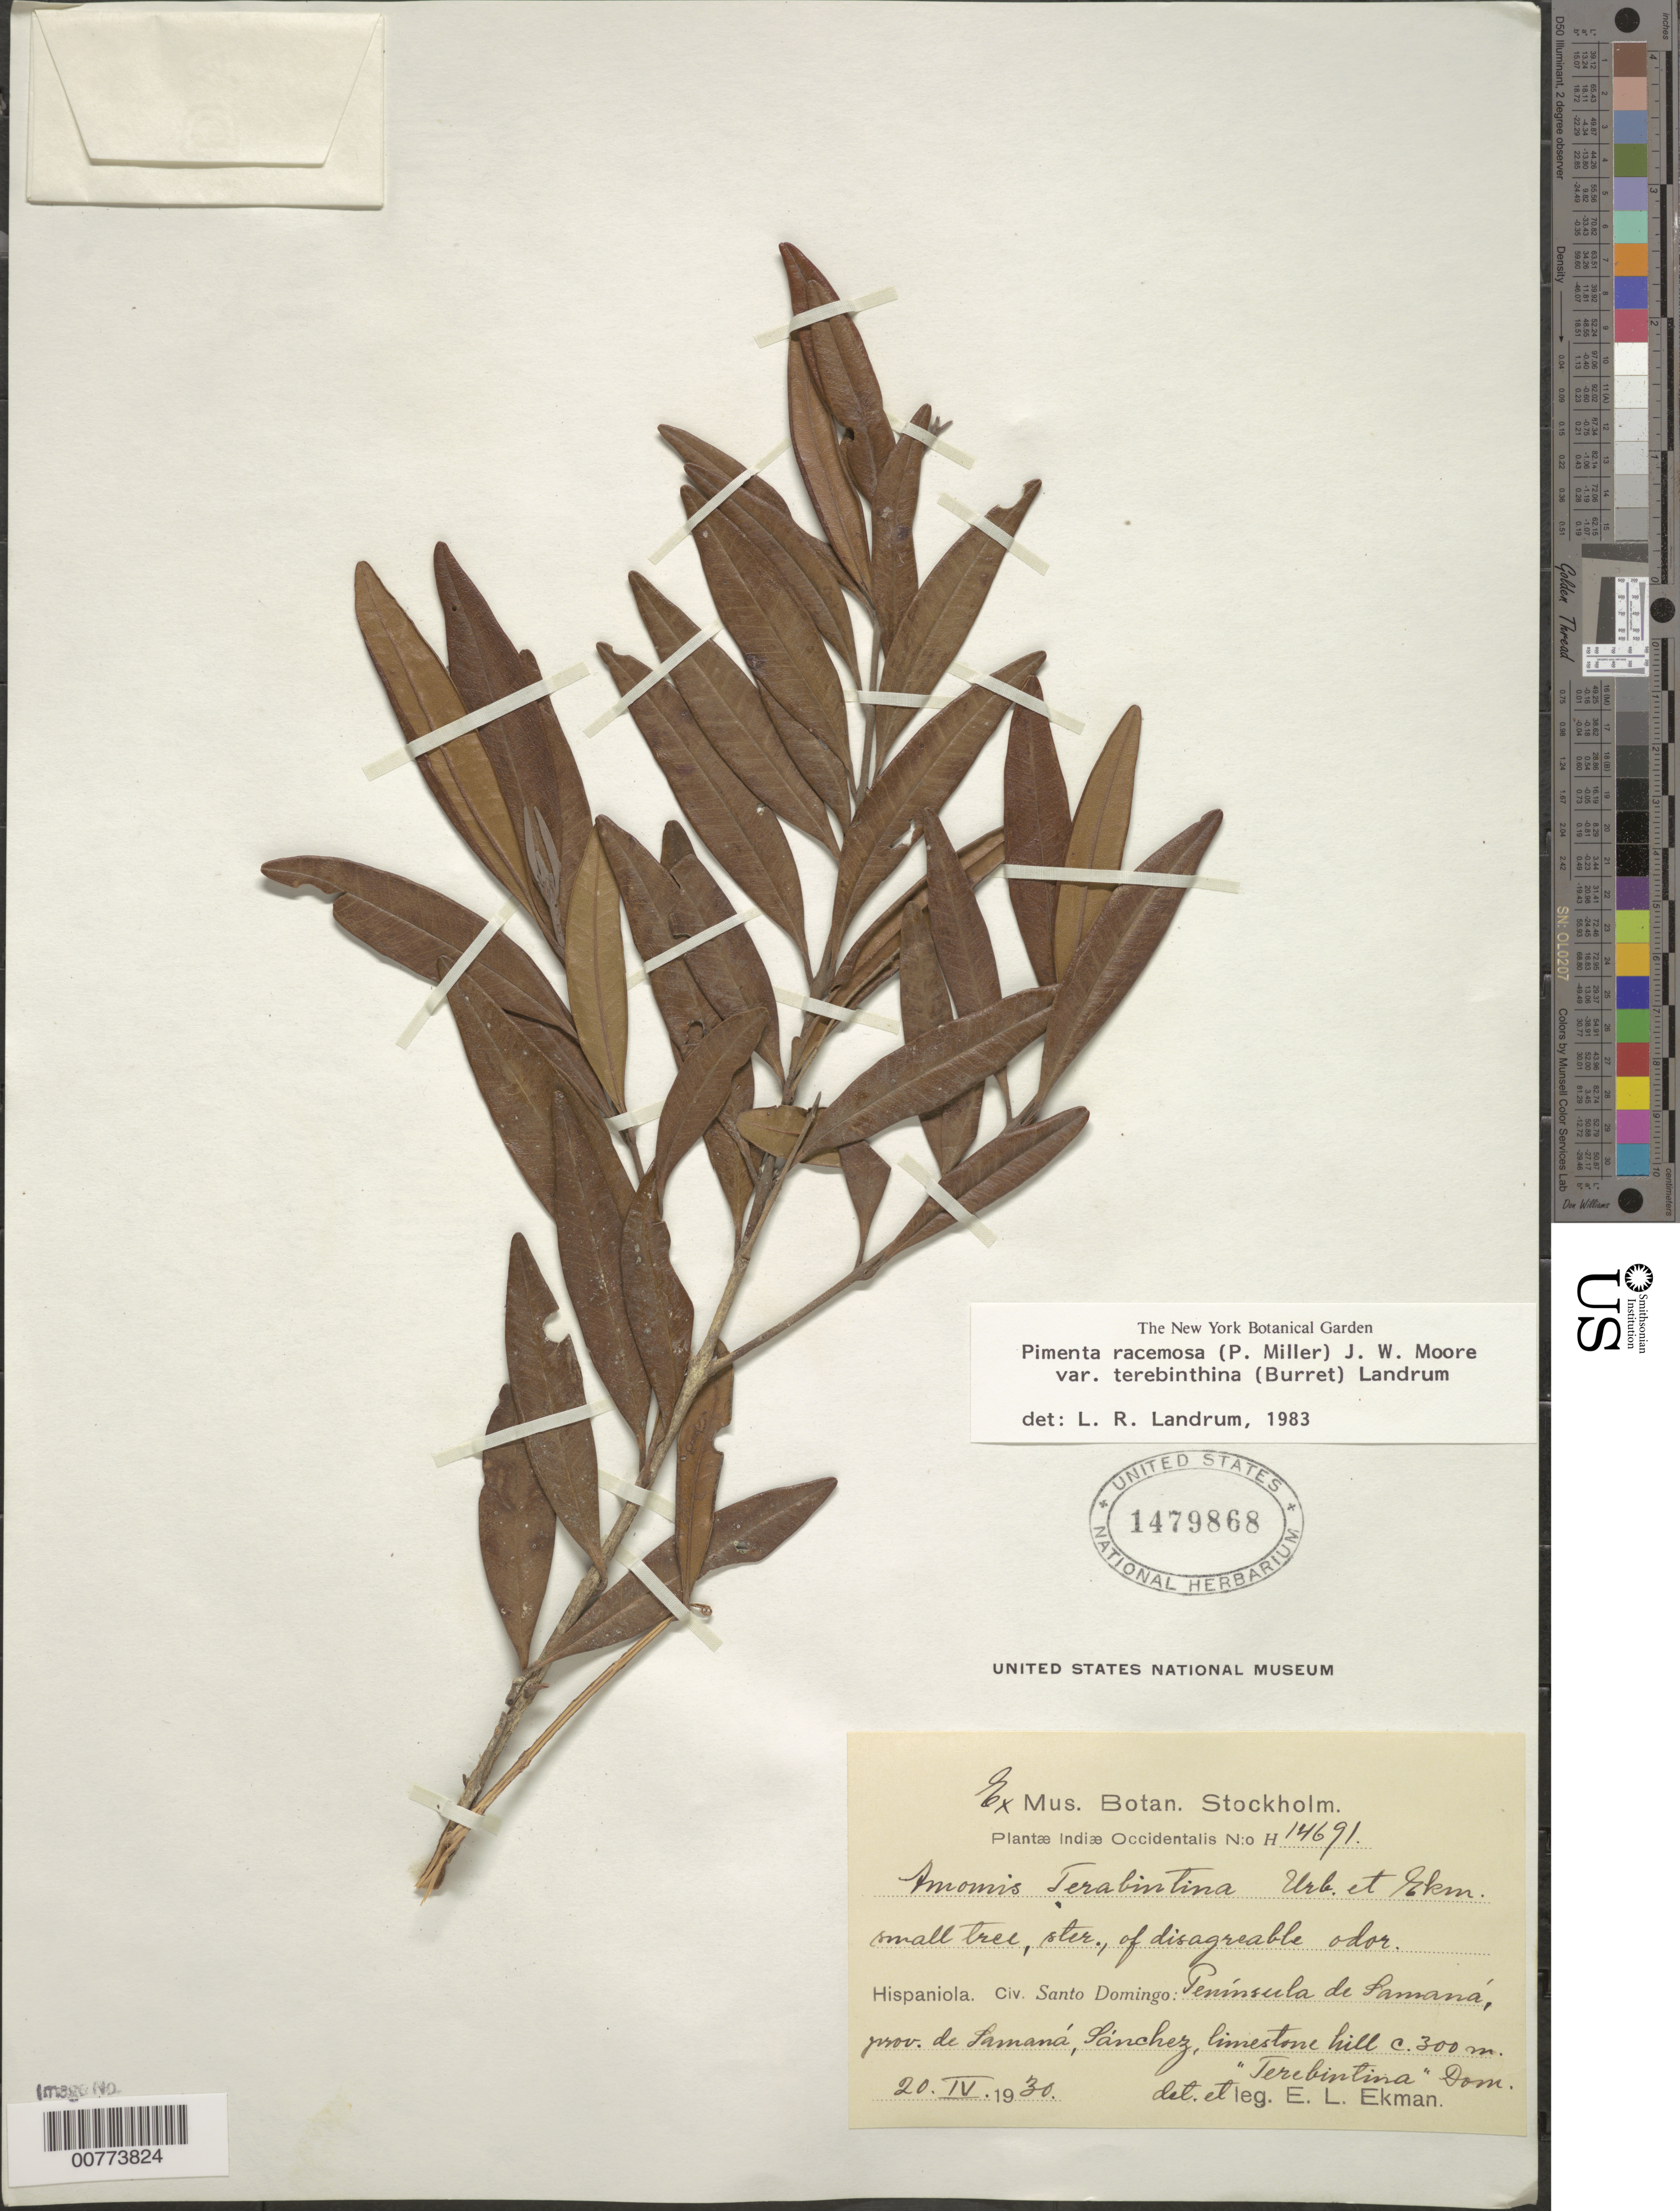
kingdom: Plantae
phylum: Tracheophyta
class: Magnoliopsida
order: Myrtales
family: Myrtaceae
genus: Pimenta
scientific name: Pimenta racemosa var. terebinthina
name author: (Burret) Landrum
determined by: Landrum, L. R.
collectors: E. L. Ekman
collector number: H 14691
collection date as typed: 20 Apr 1930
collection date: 1930-04-20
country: Dominican Republic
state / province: Samana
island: Hispaniola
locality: Peninsula of Samaná, Sánchez.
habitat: Limestone hills.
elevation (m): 300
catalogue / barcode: US 1479868